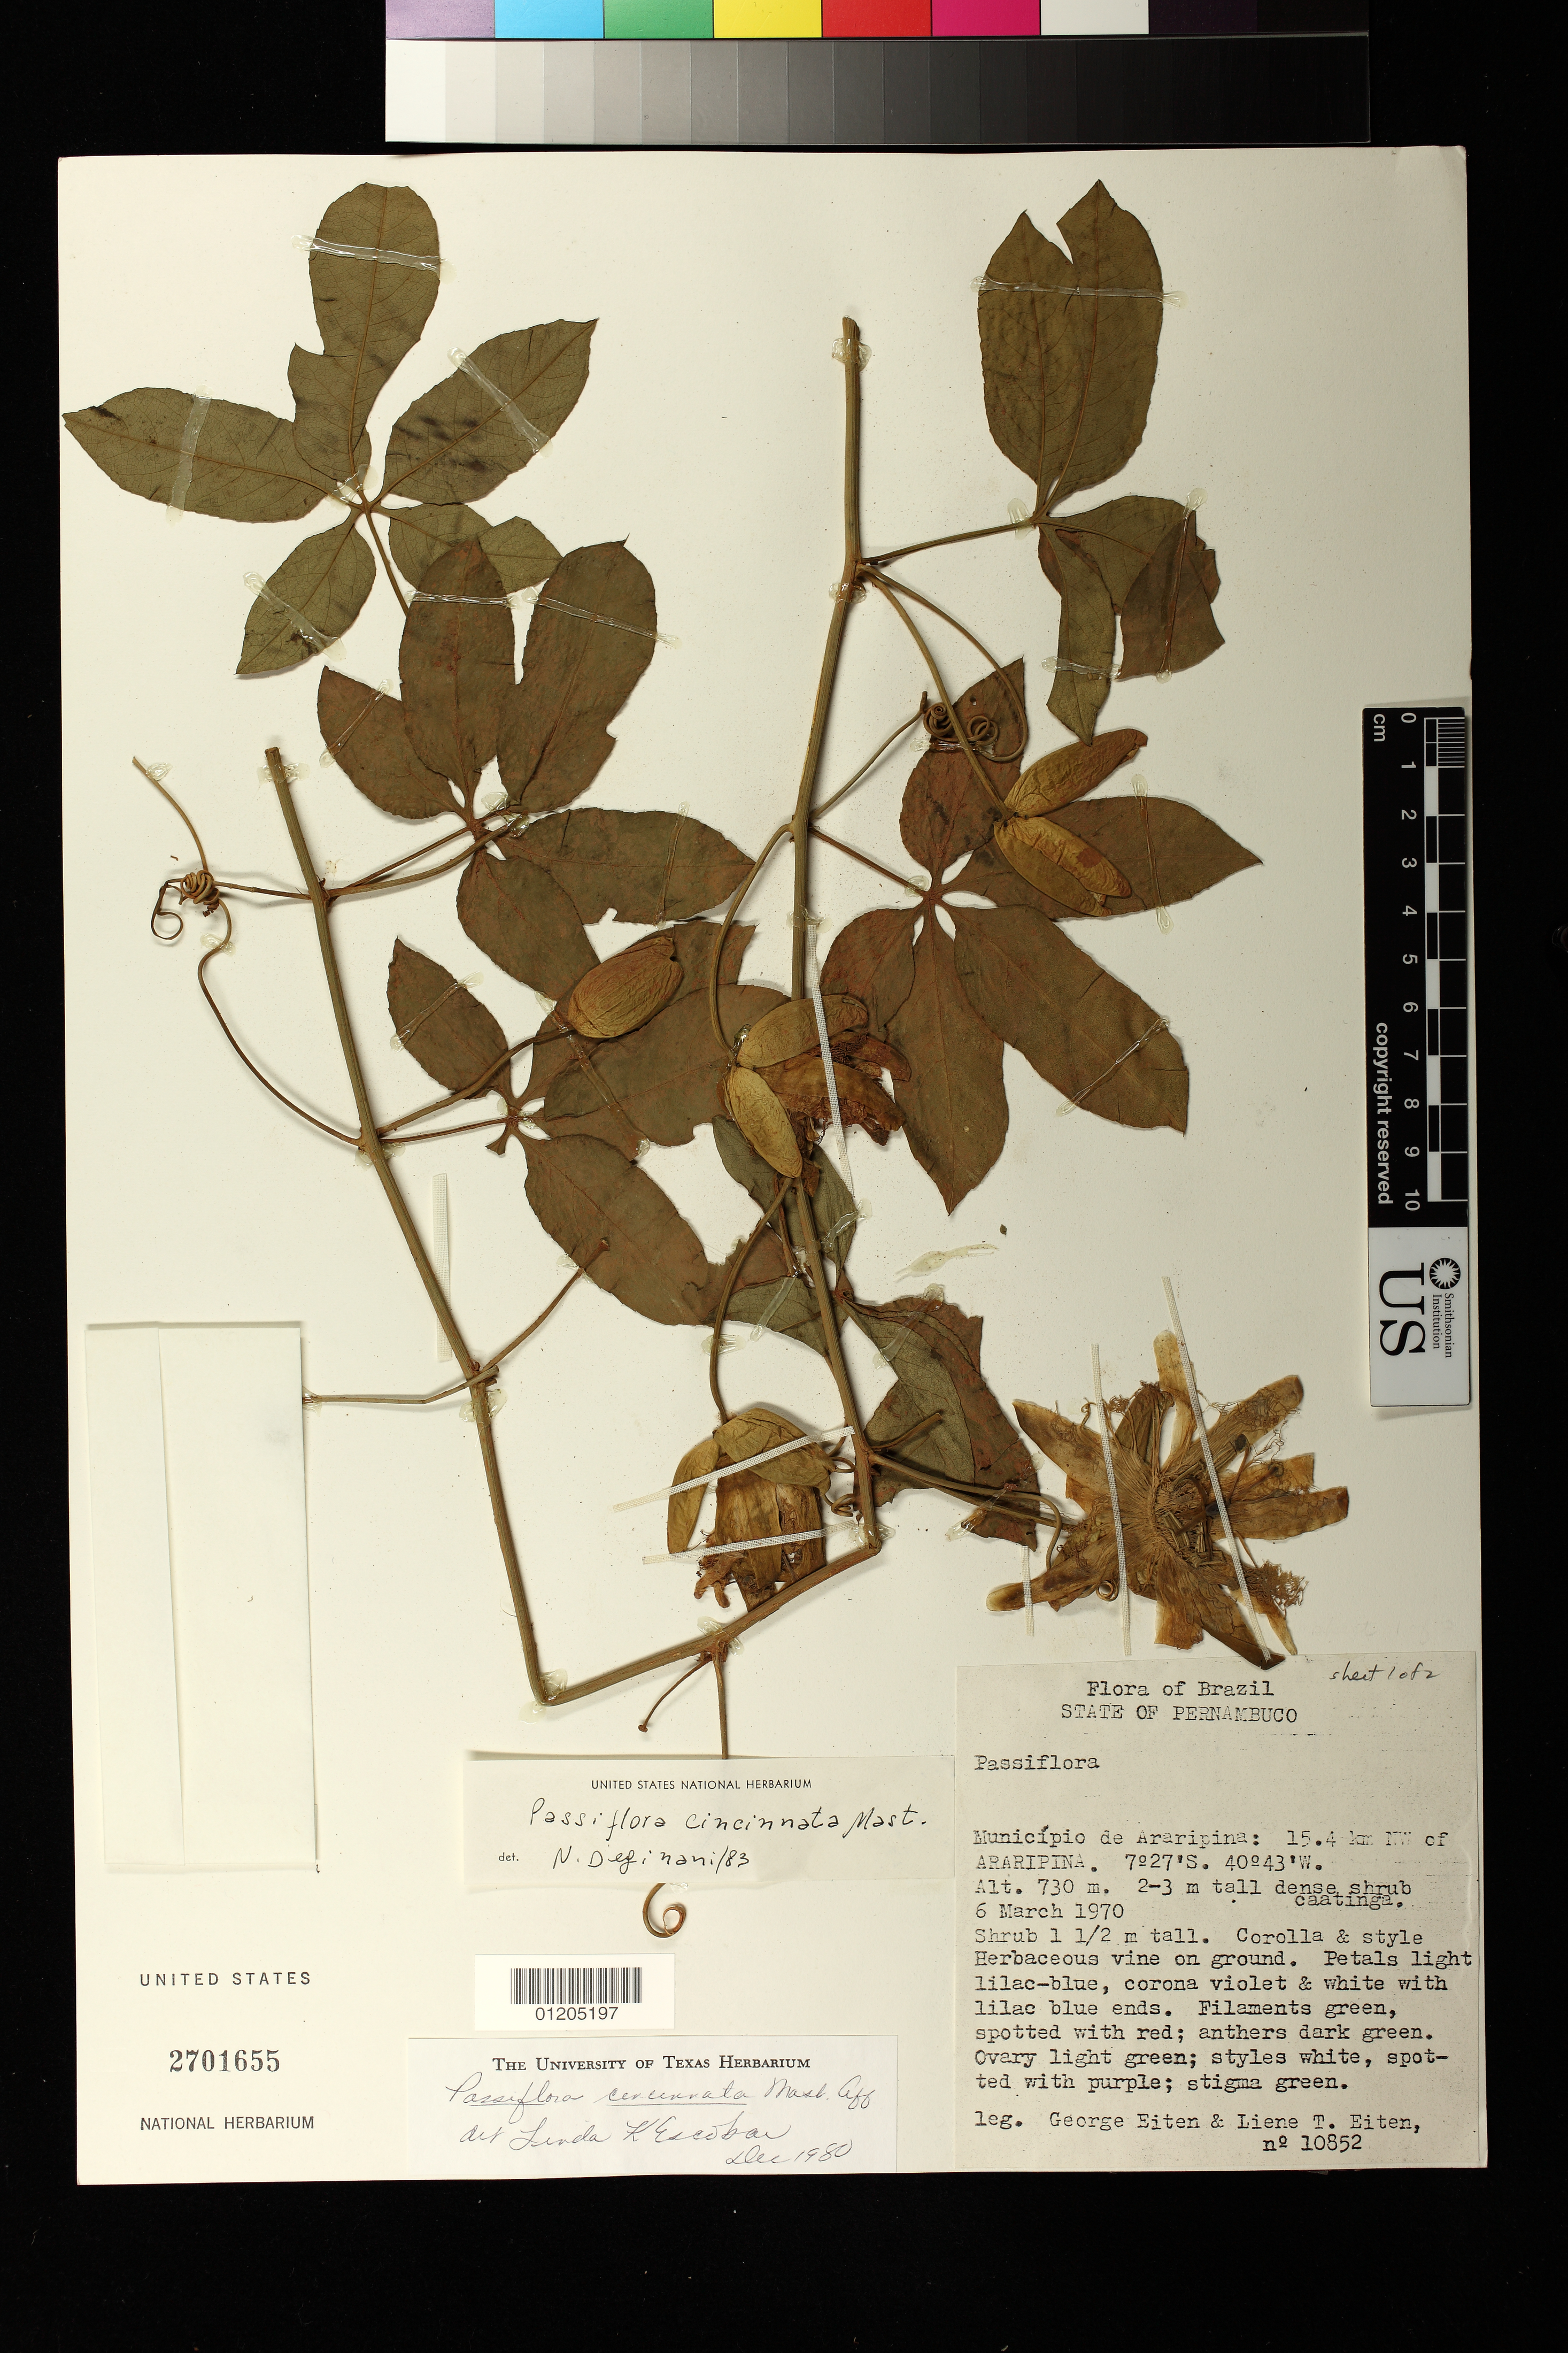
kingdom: Plantae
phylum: Tracheophyta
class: Magnoliopsida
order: Malpighiales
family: Passifloraceae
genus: Passiflora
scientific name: Passiflora cincinnata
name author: Mast.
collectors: G. Eiten & L. T. Eiten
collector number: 10852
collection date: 1970-03-06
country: Brazil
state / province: Pernambuco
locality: Municipio de Araripina:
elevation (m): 730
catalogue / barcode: US 2701655